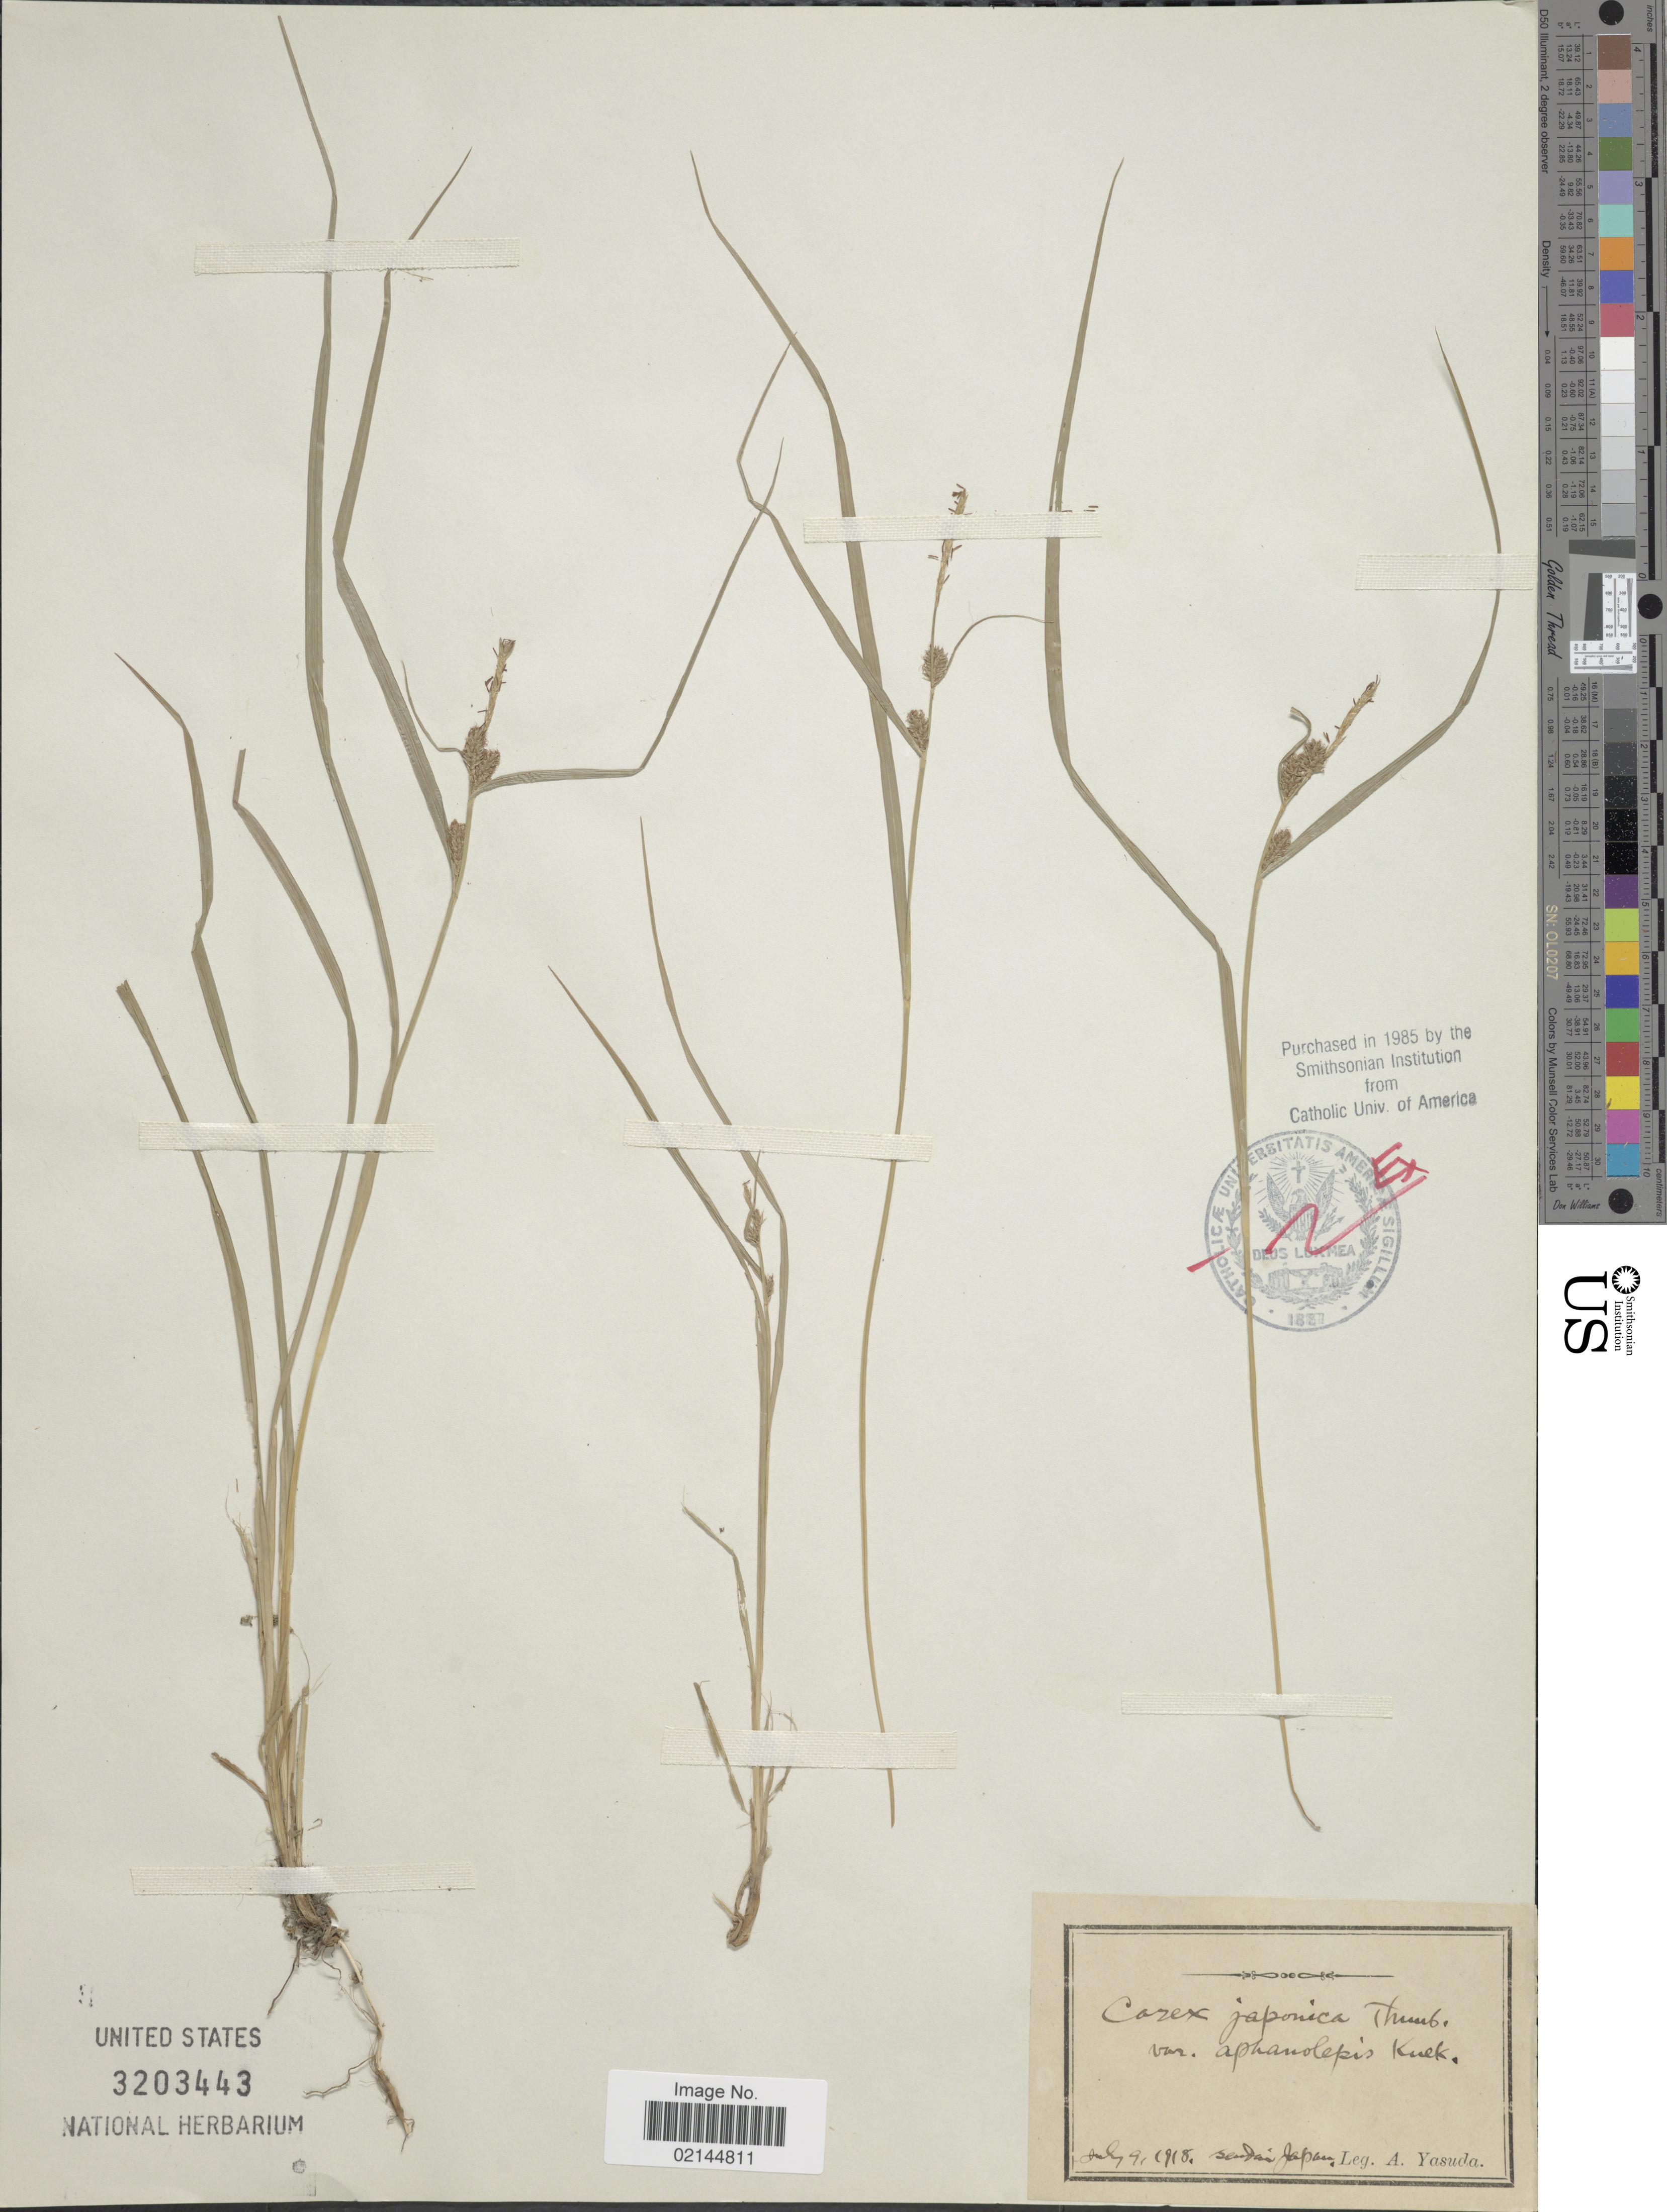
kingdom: Plantae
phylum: Tracheophyta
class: Liliopsida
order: Poales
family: Cyperaceae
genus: Carex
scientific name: Carex japonica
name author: Thunb.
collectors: A. Yasuda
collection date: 1918-07-09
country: Japan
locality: Sendai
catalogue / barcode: US 3203443